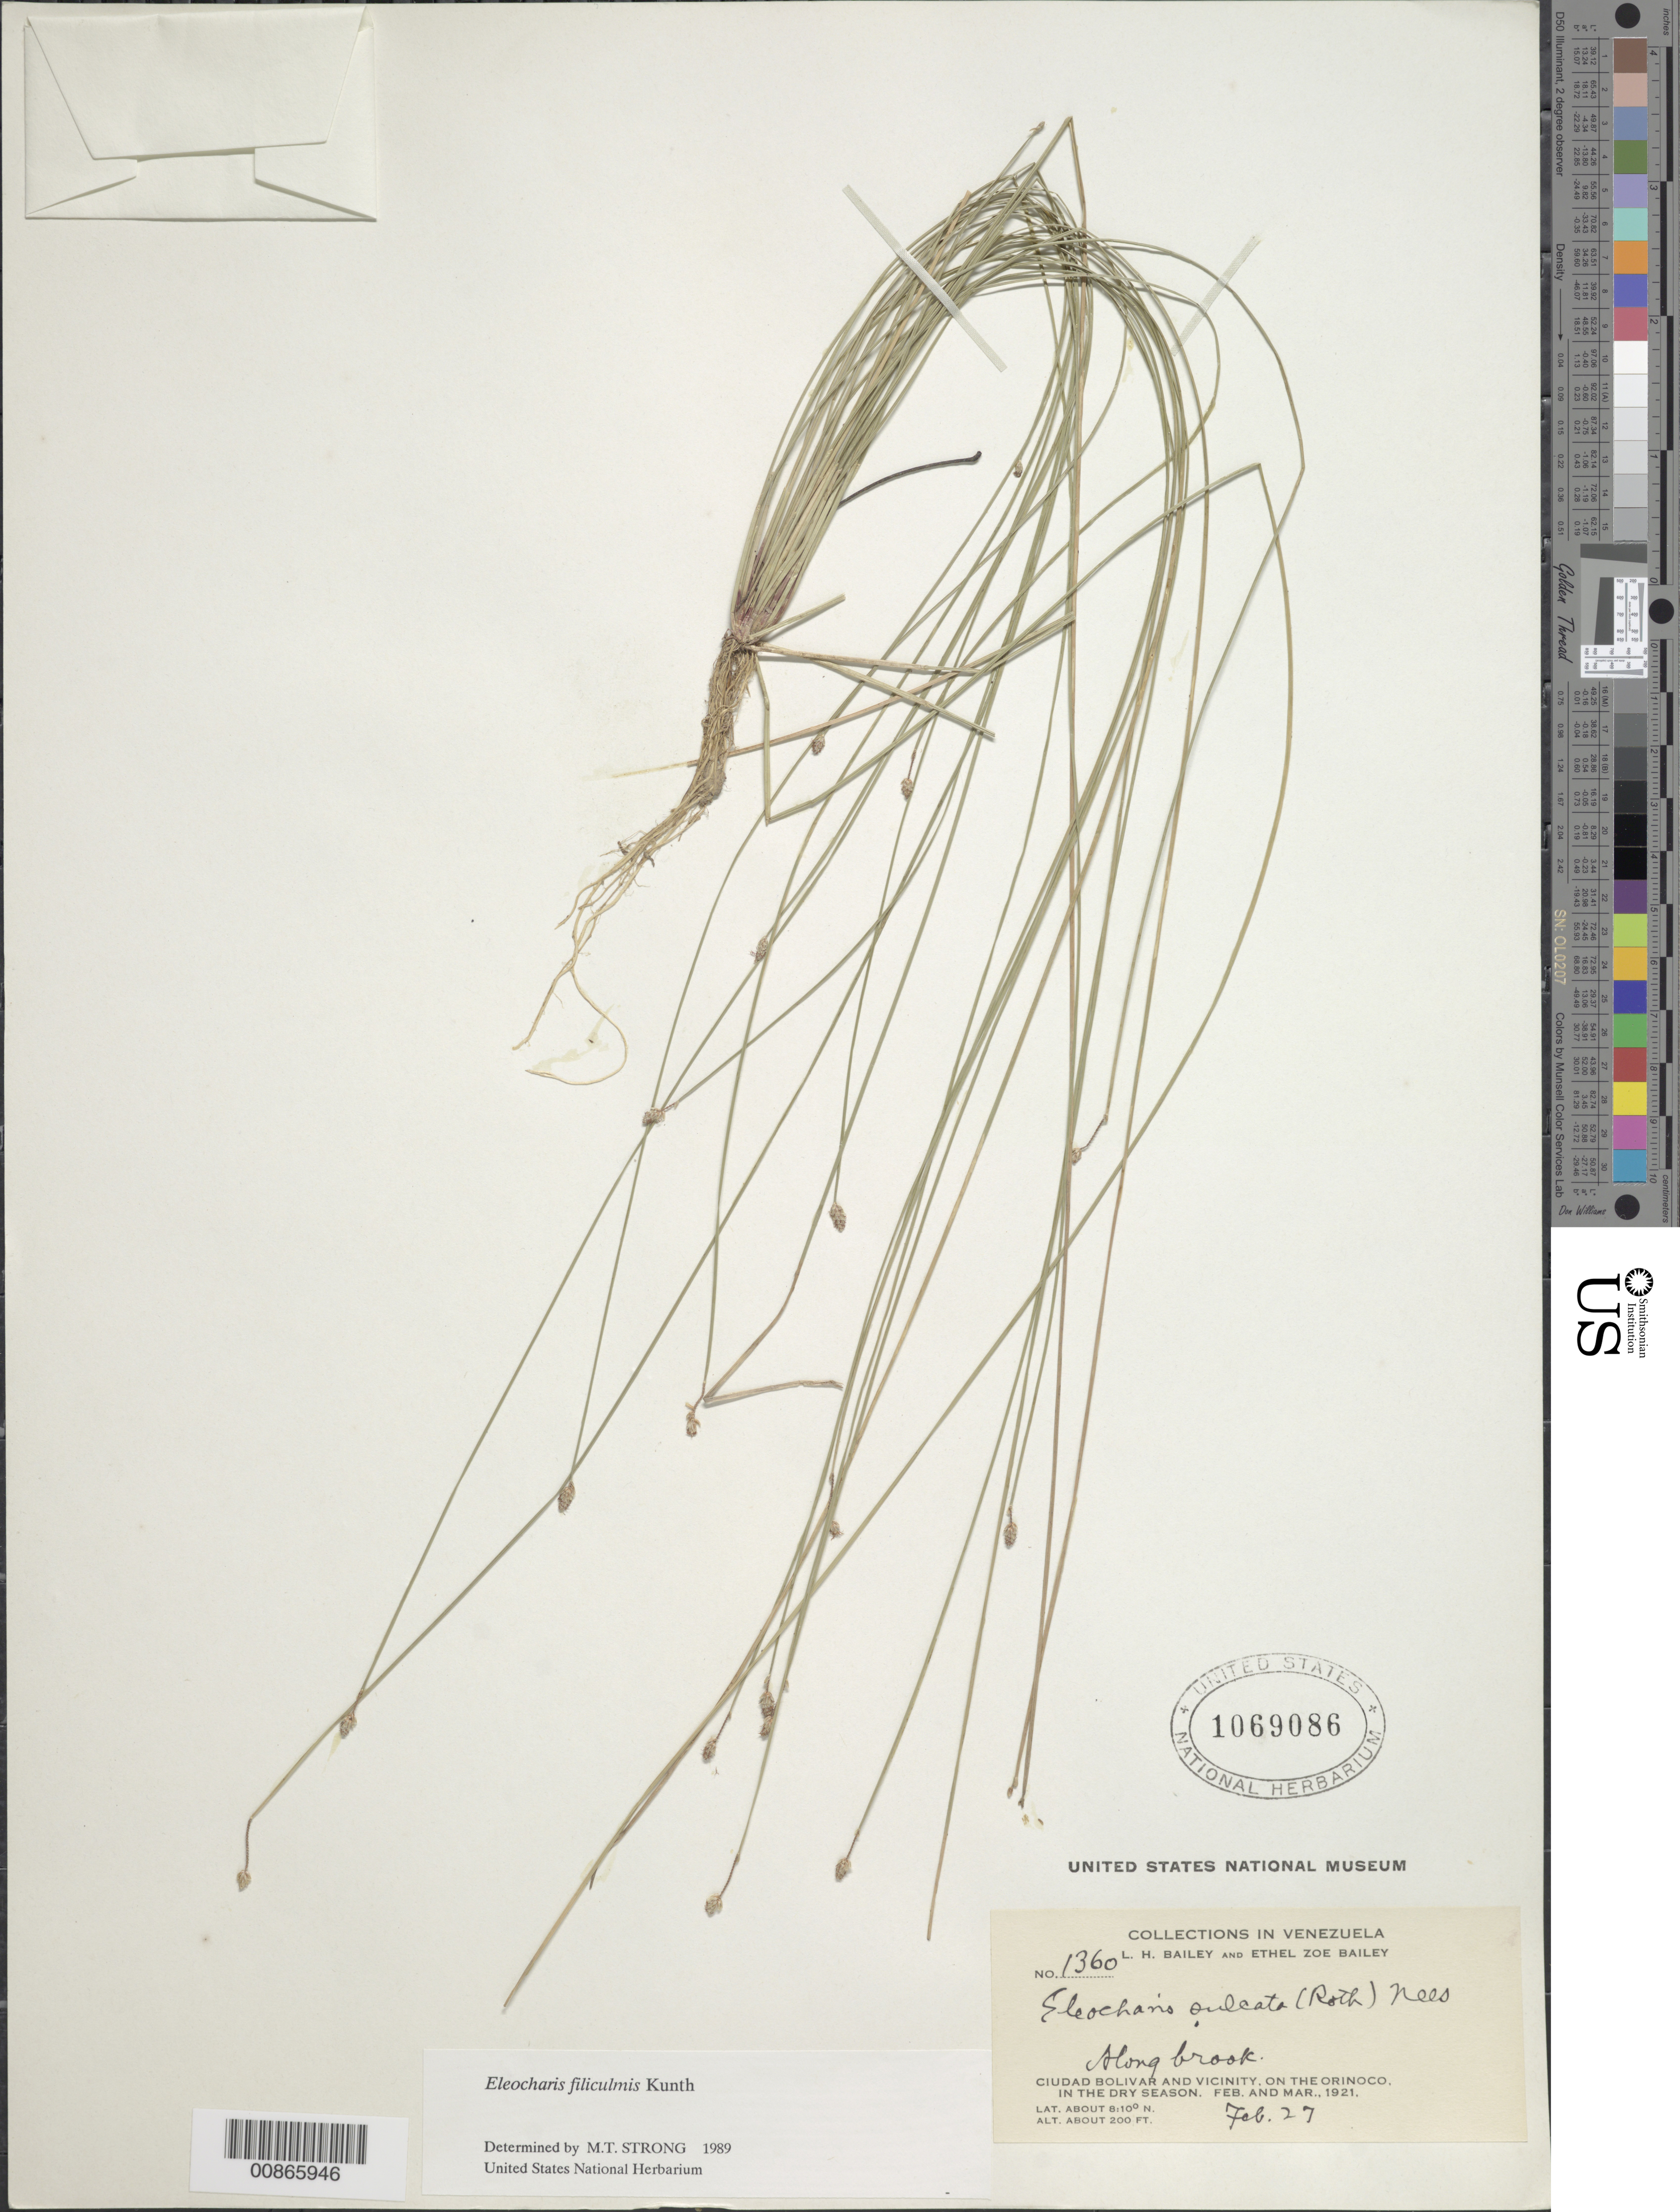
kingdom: Plantae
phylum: Tracheophyta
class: Liliopsida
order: Poales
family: Cyperaceae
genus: Eleocharis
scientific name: Eleocharis filiculmis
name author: Kunth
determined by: Strong, M. T., (US), Smithsonian Institution - National Museum of Natural History (UNITED STATES)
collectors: L. H. Bailey & E. Z. Bailey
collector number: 1360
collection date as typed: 27-Feb-21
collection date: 1921-02-27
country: Venezuela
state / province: Bolívar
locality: Ciudad Bolívar and vicinity, Orinoco R.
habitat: Dry season, along brook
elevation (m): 61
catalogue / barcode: US 1069086